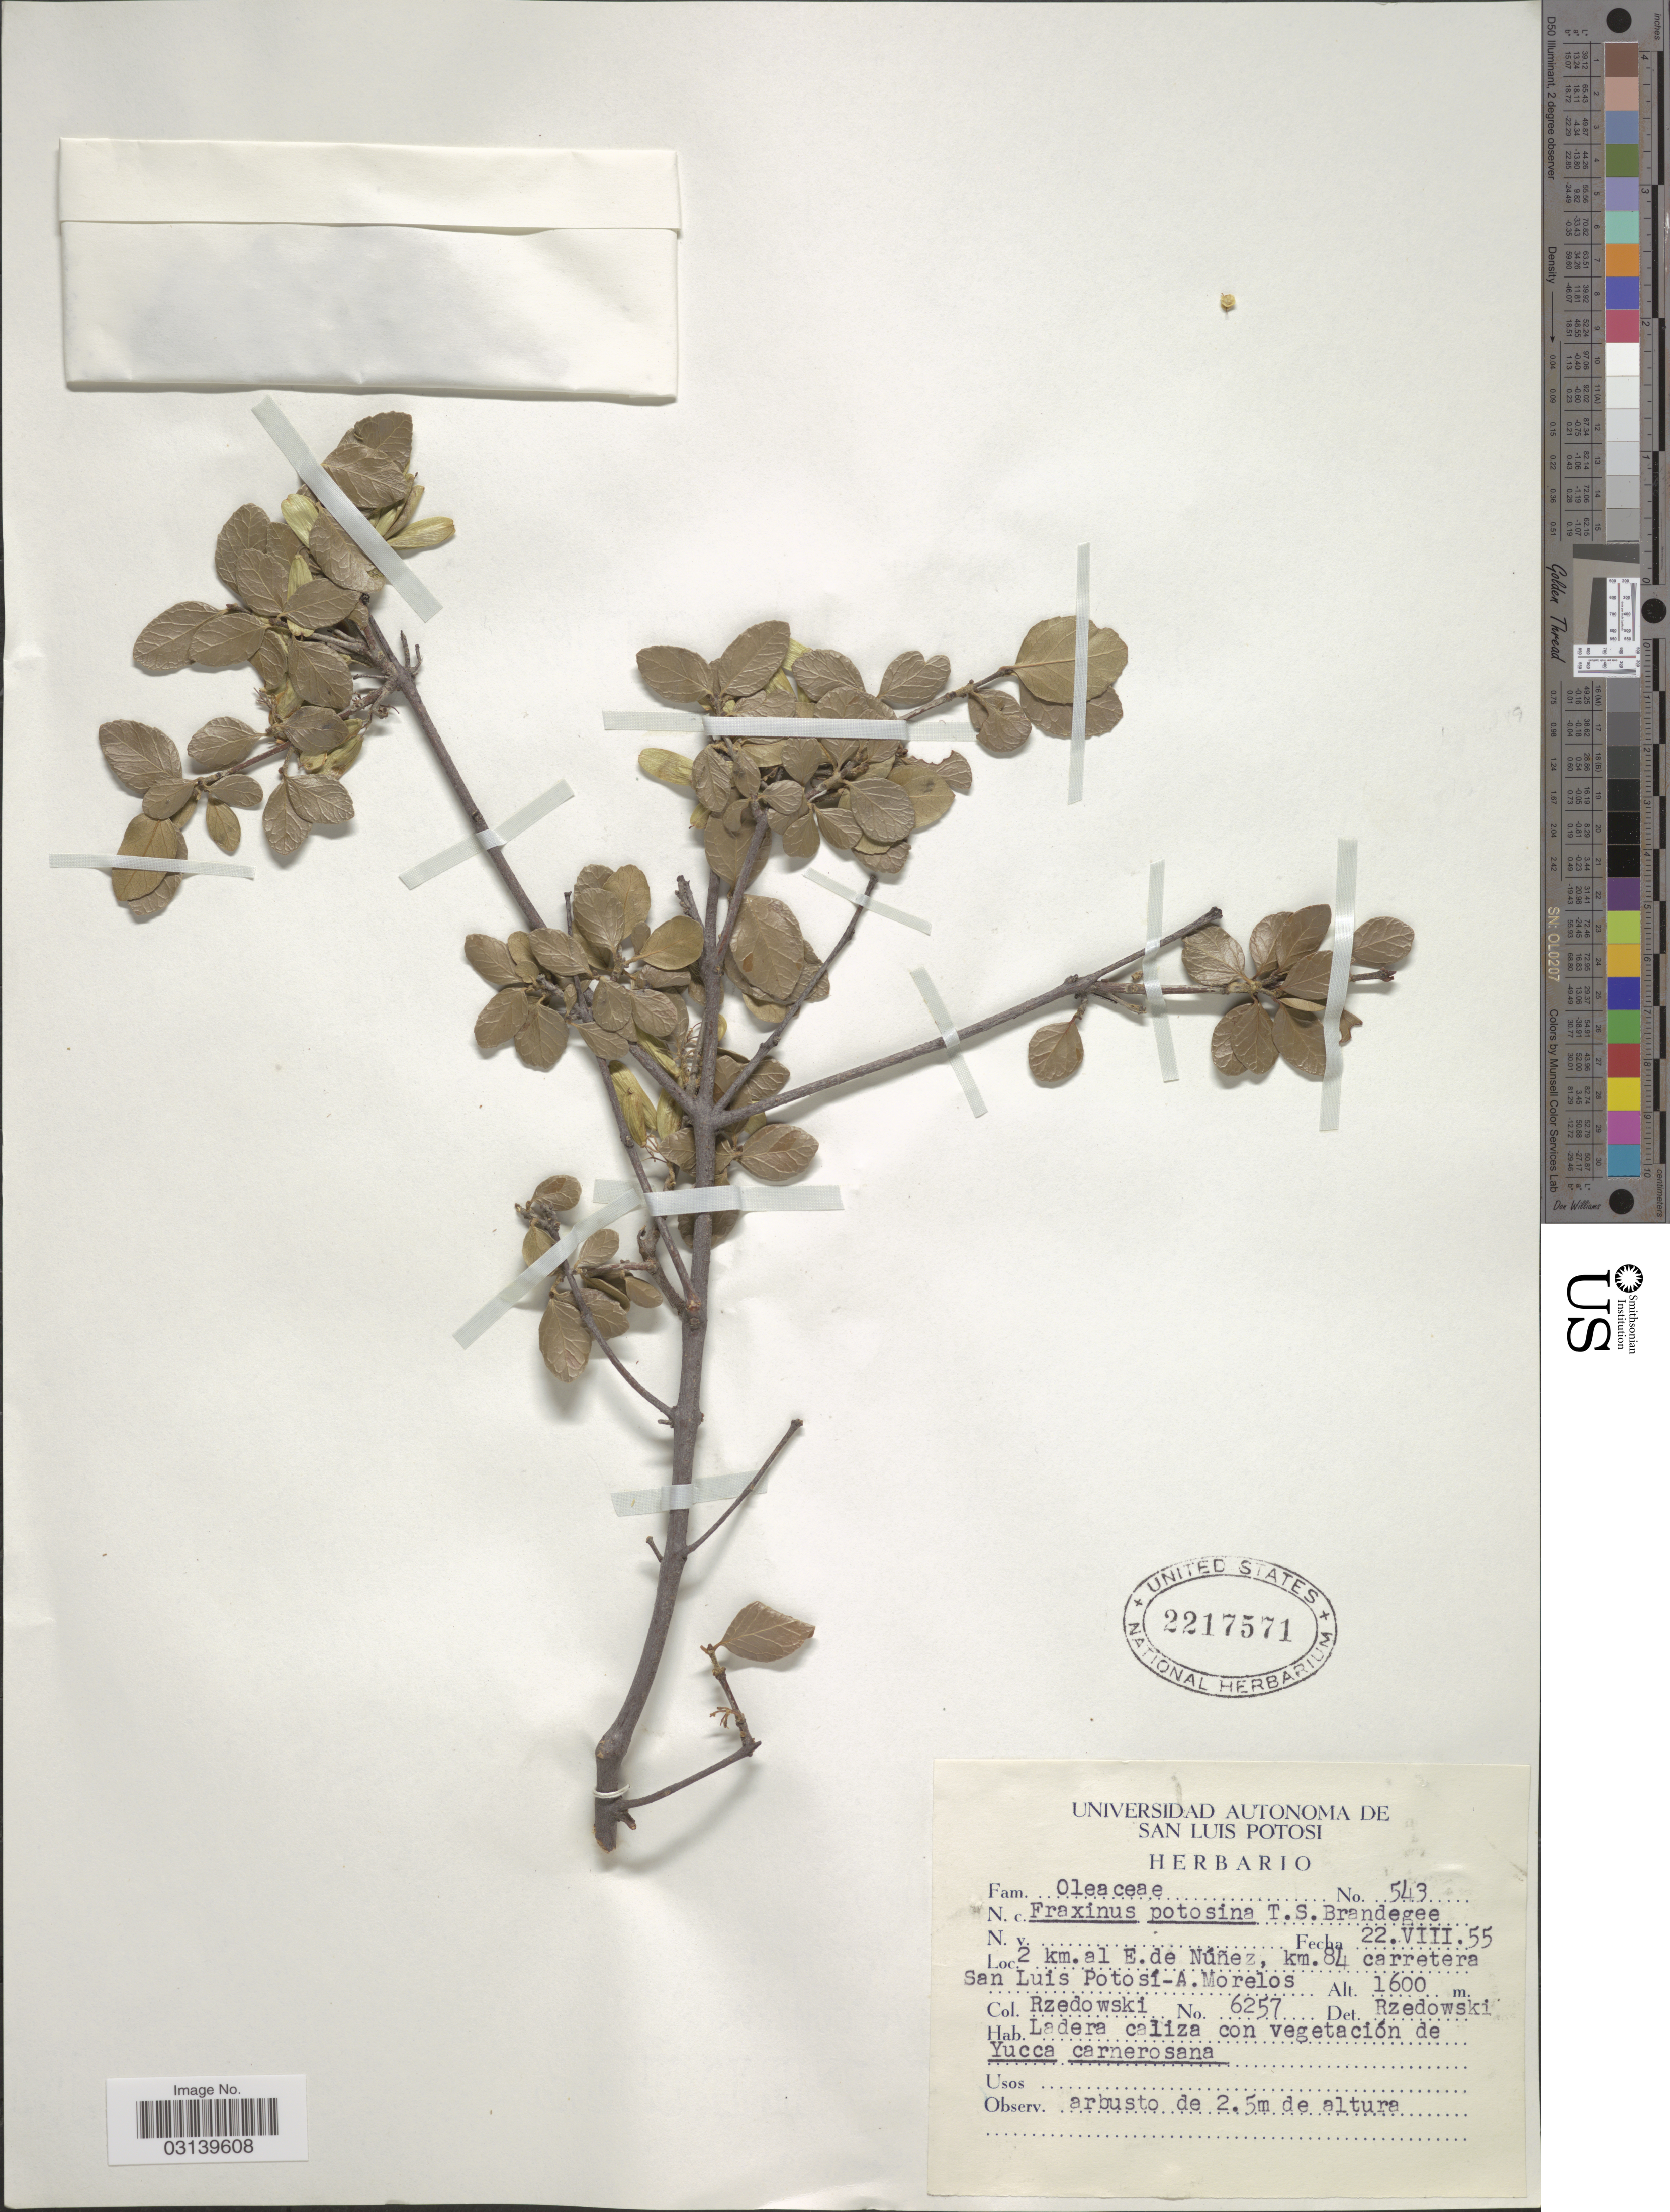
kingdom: Plantae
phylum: Tracheophyta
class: Magnoliopsida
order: Lamiales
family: Oleaceae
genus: Fraxinus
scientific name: Fraxinus potosina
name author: Brandegee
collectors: Rzedowski, --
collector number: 6257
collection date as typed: Transcribed d/m/y: 22/8/55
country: Mexico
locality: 2 km. al E de Nuñez, km. 84 carretera San Luis Potosí - A. Morelos.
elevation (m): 1600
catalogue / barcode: US 2217571